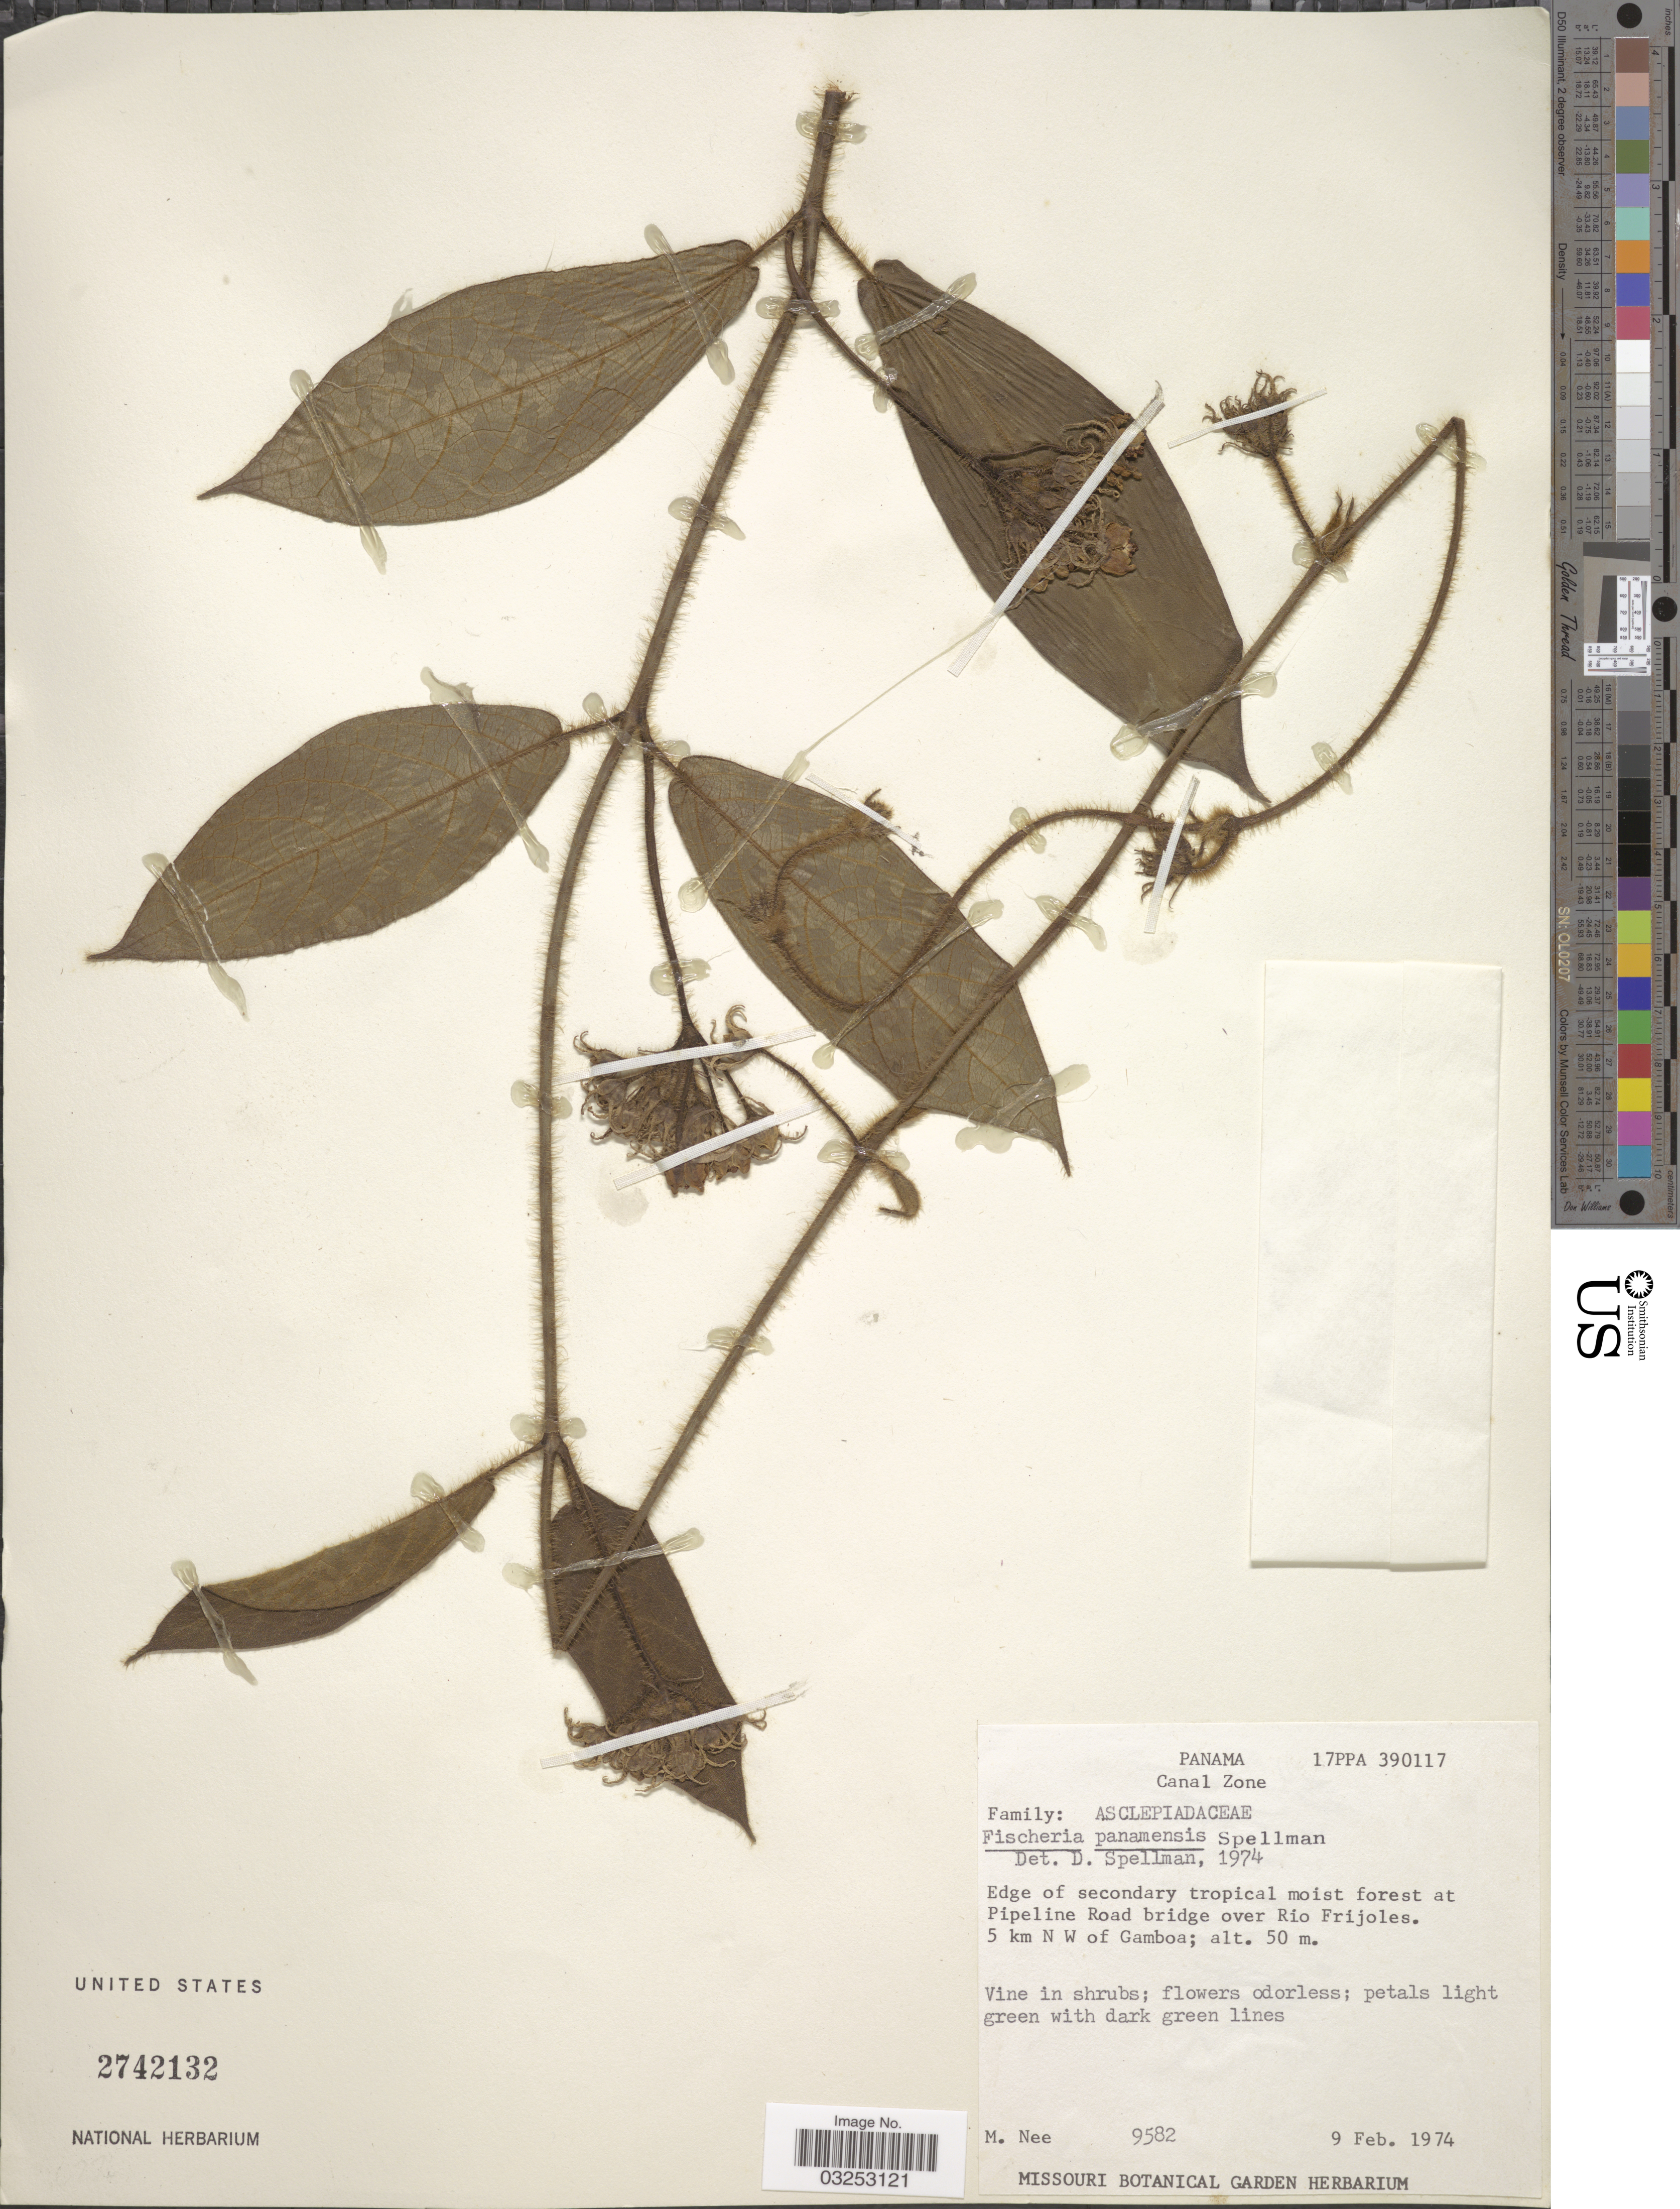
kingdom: Plantae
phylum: Tracheophyta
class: Magnoliopsida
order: Gentianales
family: Apocynaceae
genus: Fischeria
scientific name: Fischeria panamensis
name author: Spellman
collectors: M. Nee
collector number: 9582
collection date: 1974-02-09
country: Panama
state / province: Colón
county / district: Canal Zone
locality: Canal Zone, Edge of secondary tropical moist forest at Pipeline Road bridge over Rio Frijoles. 5 km N W of Gamboa.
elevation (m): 50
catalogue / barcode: US 2742132